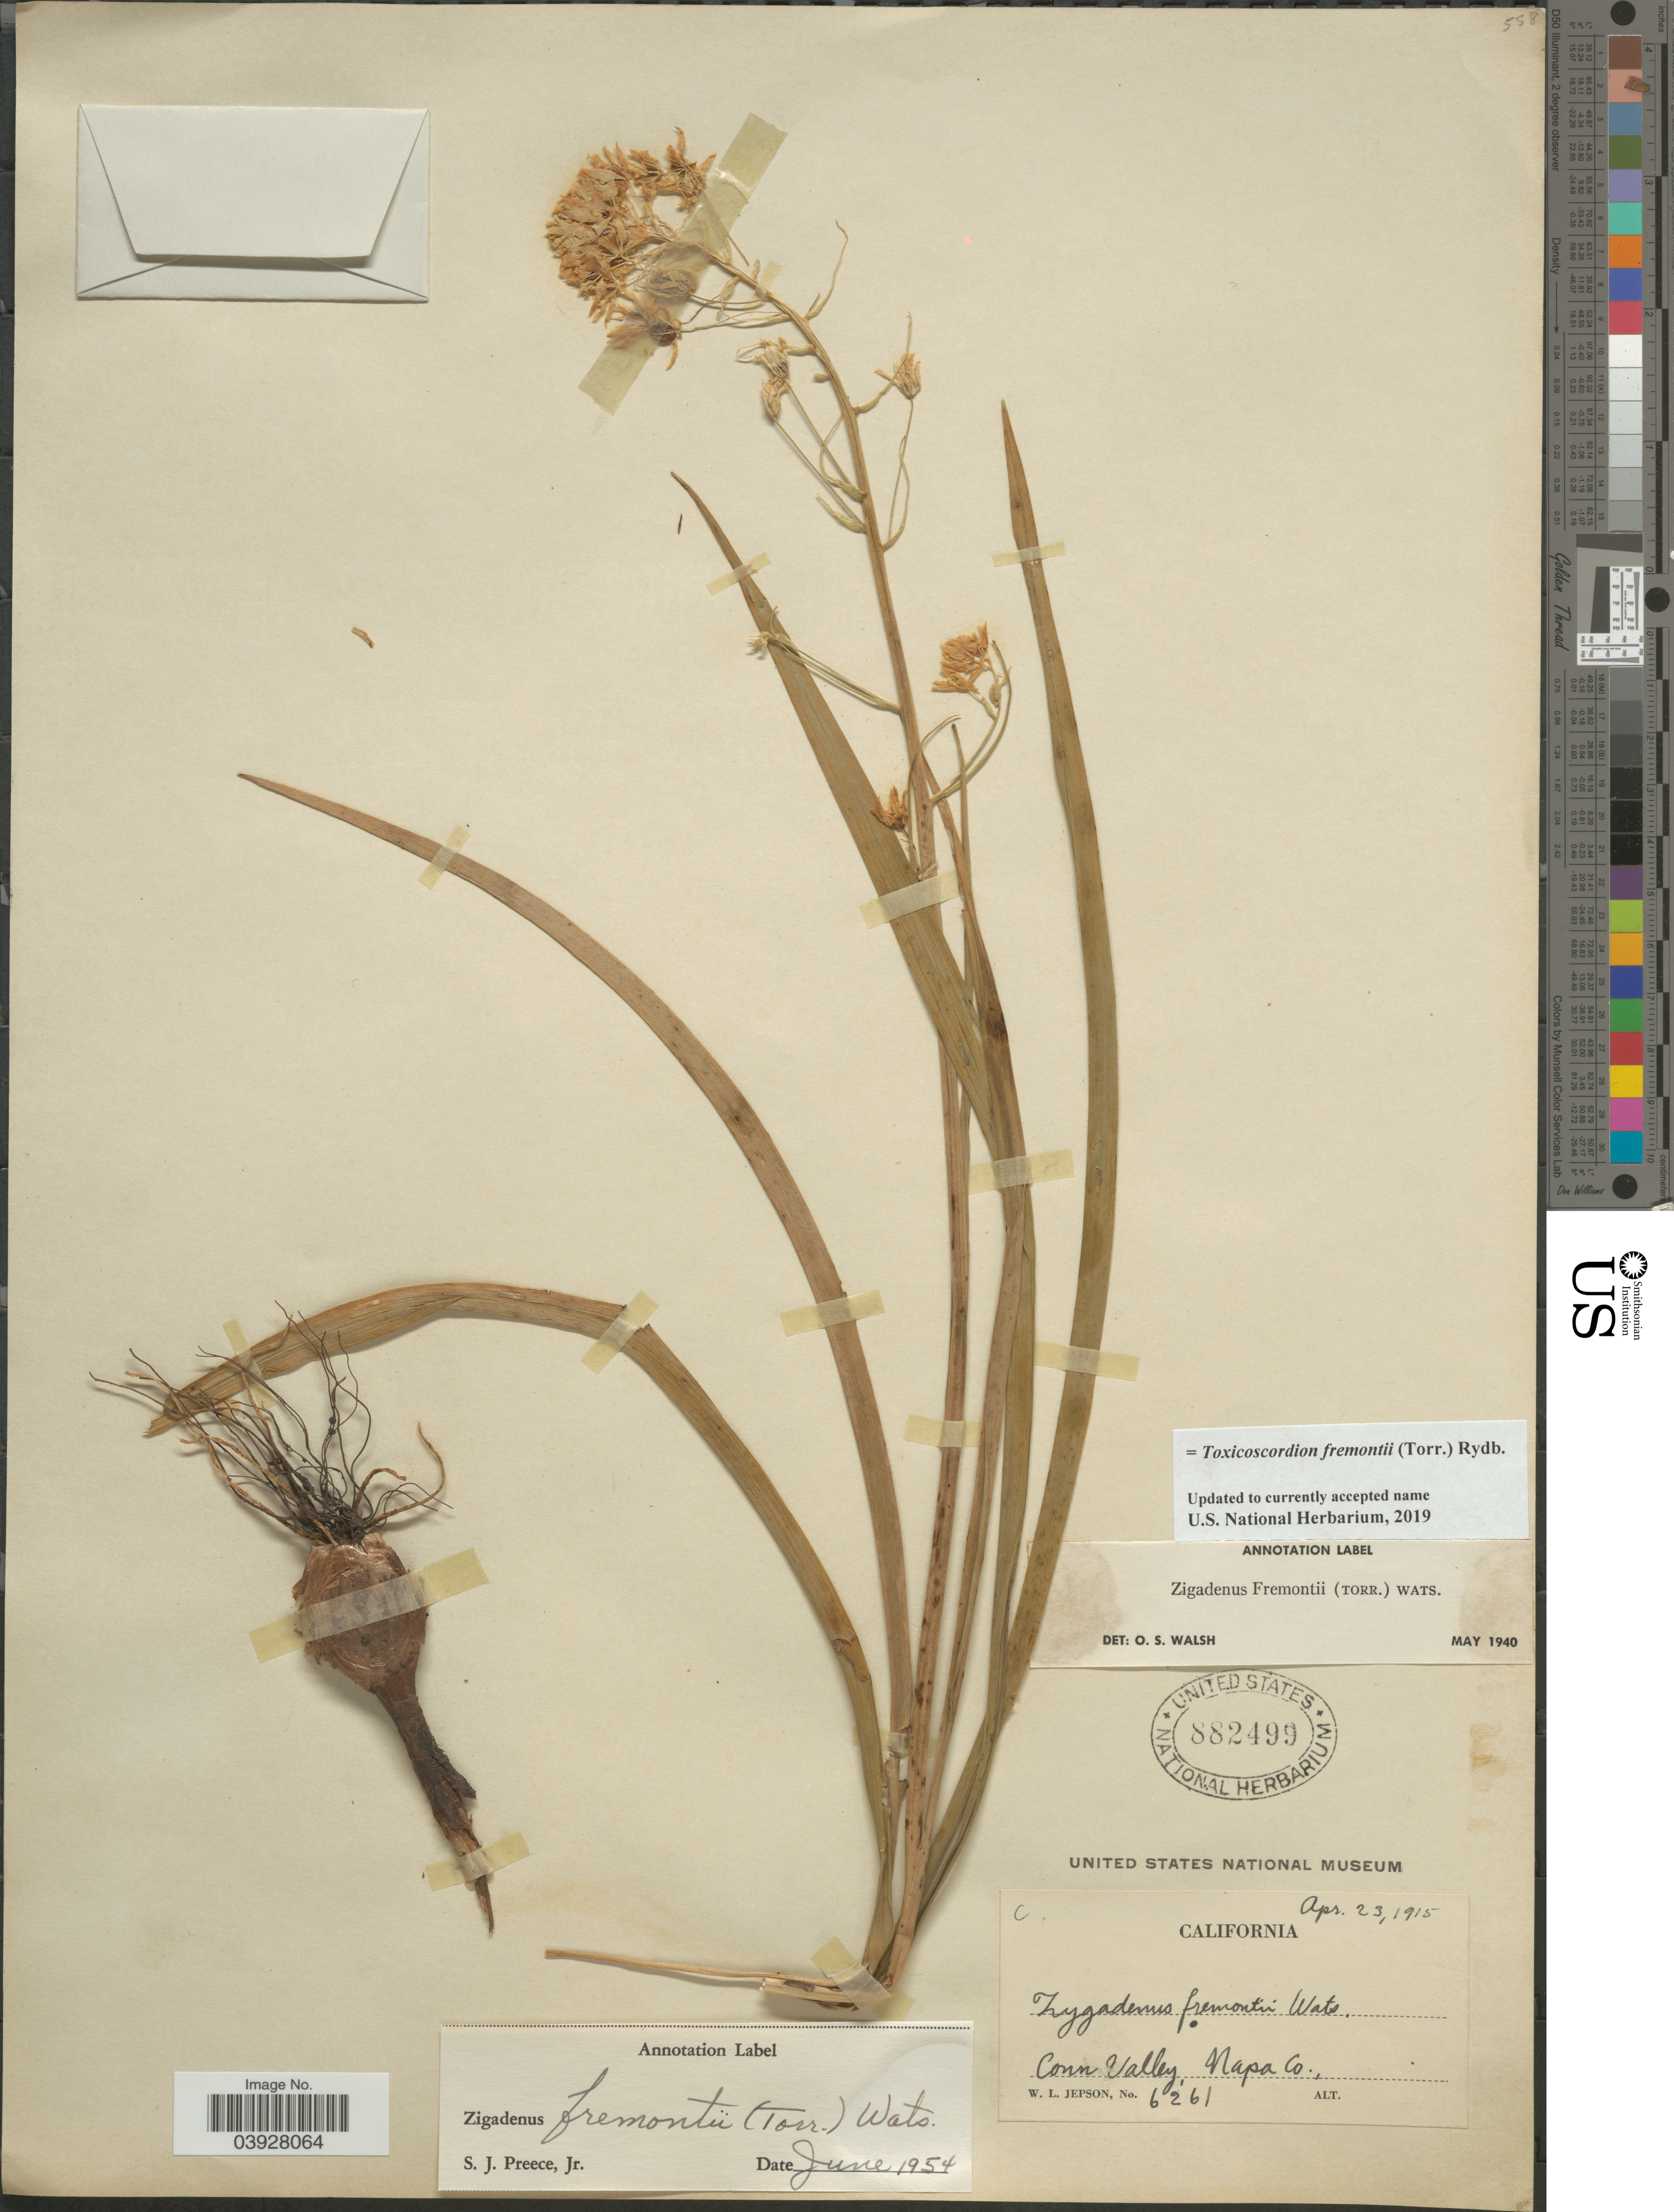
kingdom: Plantae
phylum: Tracheophyta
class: Liliopsida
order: Liliales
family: Melanthiaceae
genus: Toxicoscordion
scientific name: Toxicoscordion fremontii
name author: (Torr.) Rydb.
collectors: W. L. Jepson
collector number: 6261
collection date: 1915-04-23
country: United States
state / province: California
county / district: Napa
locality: Conn Valley, Napa Co.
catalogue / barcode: US 882499